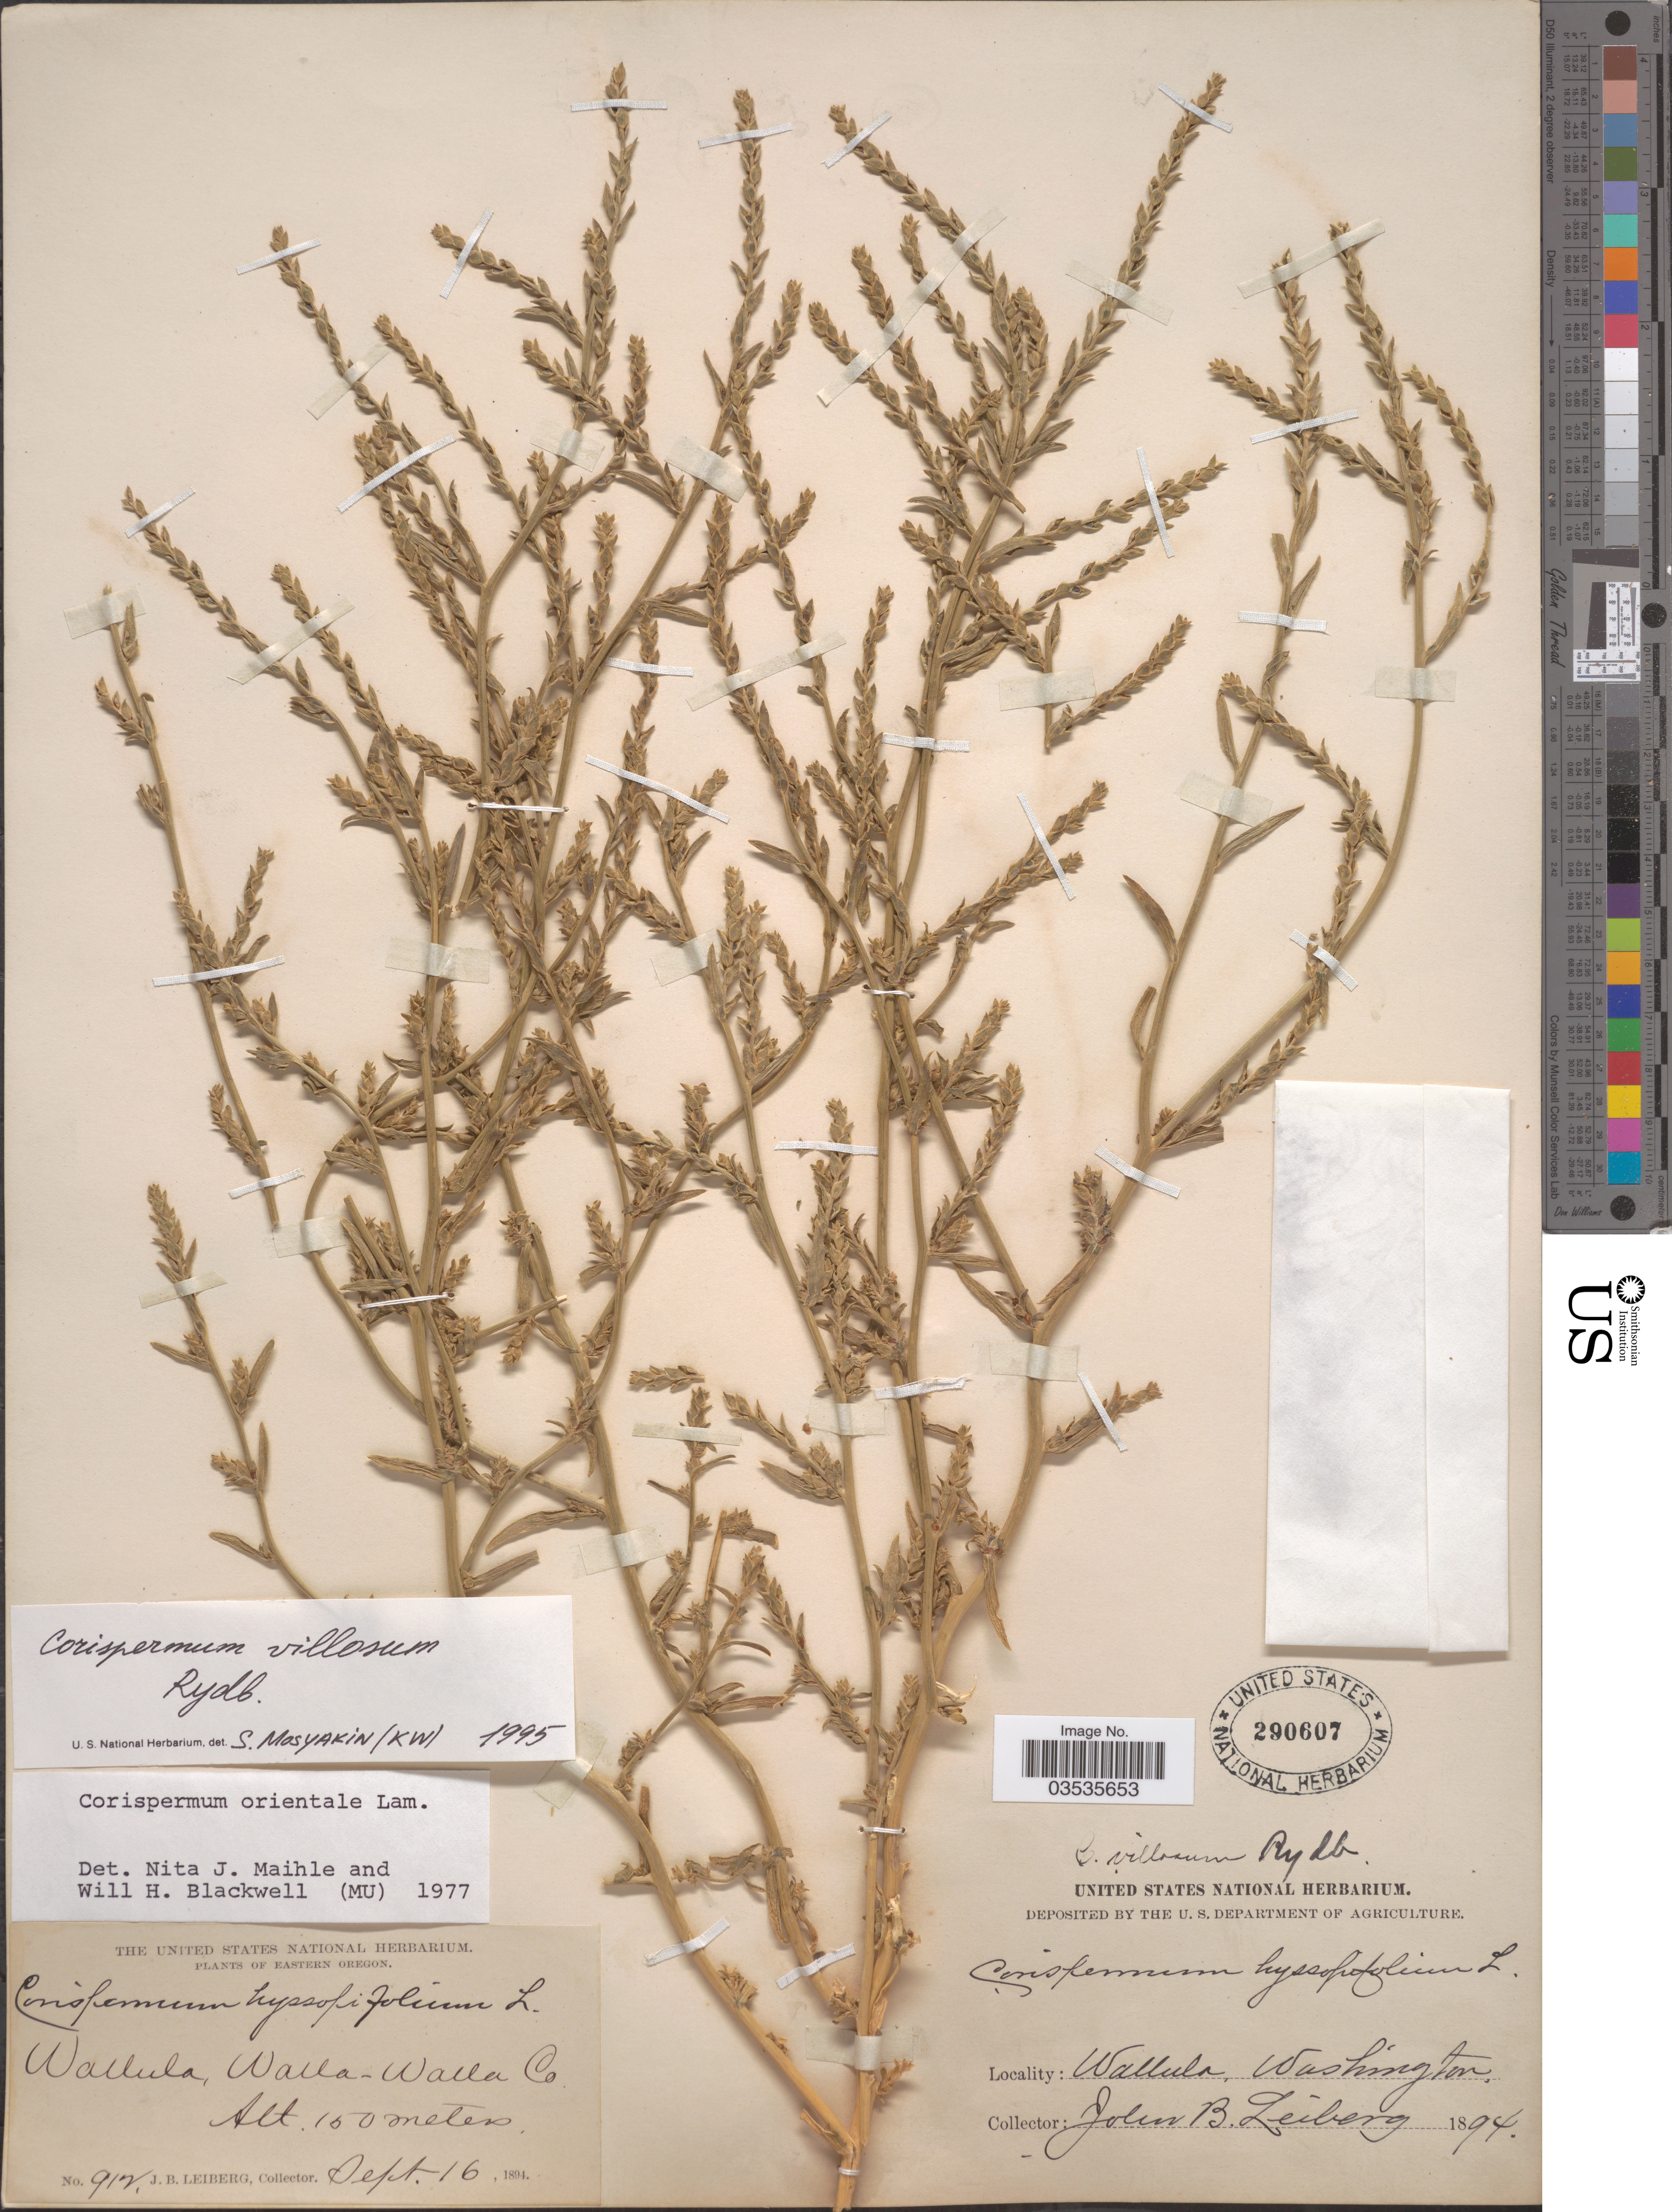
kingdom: Plantae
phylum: Tracheophyta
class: Magnoliopsida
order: Caryophyllales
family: Amaranthaceae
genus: Corispermum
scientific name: Corispermum villosum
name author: Rydb.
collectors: J. B. Leiberg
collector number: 912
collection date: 1894-09-16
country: United States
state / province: Oregon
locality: Eastern Oregon. Wallula, Walla-Walla Co.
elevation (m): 150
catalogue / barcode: US 290607